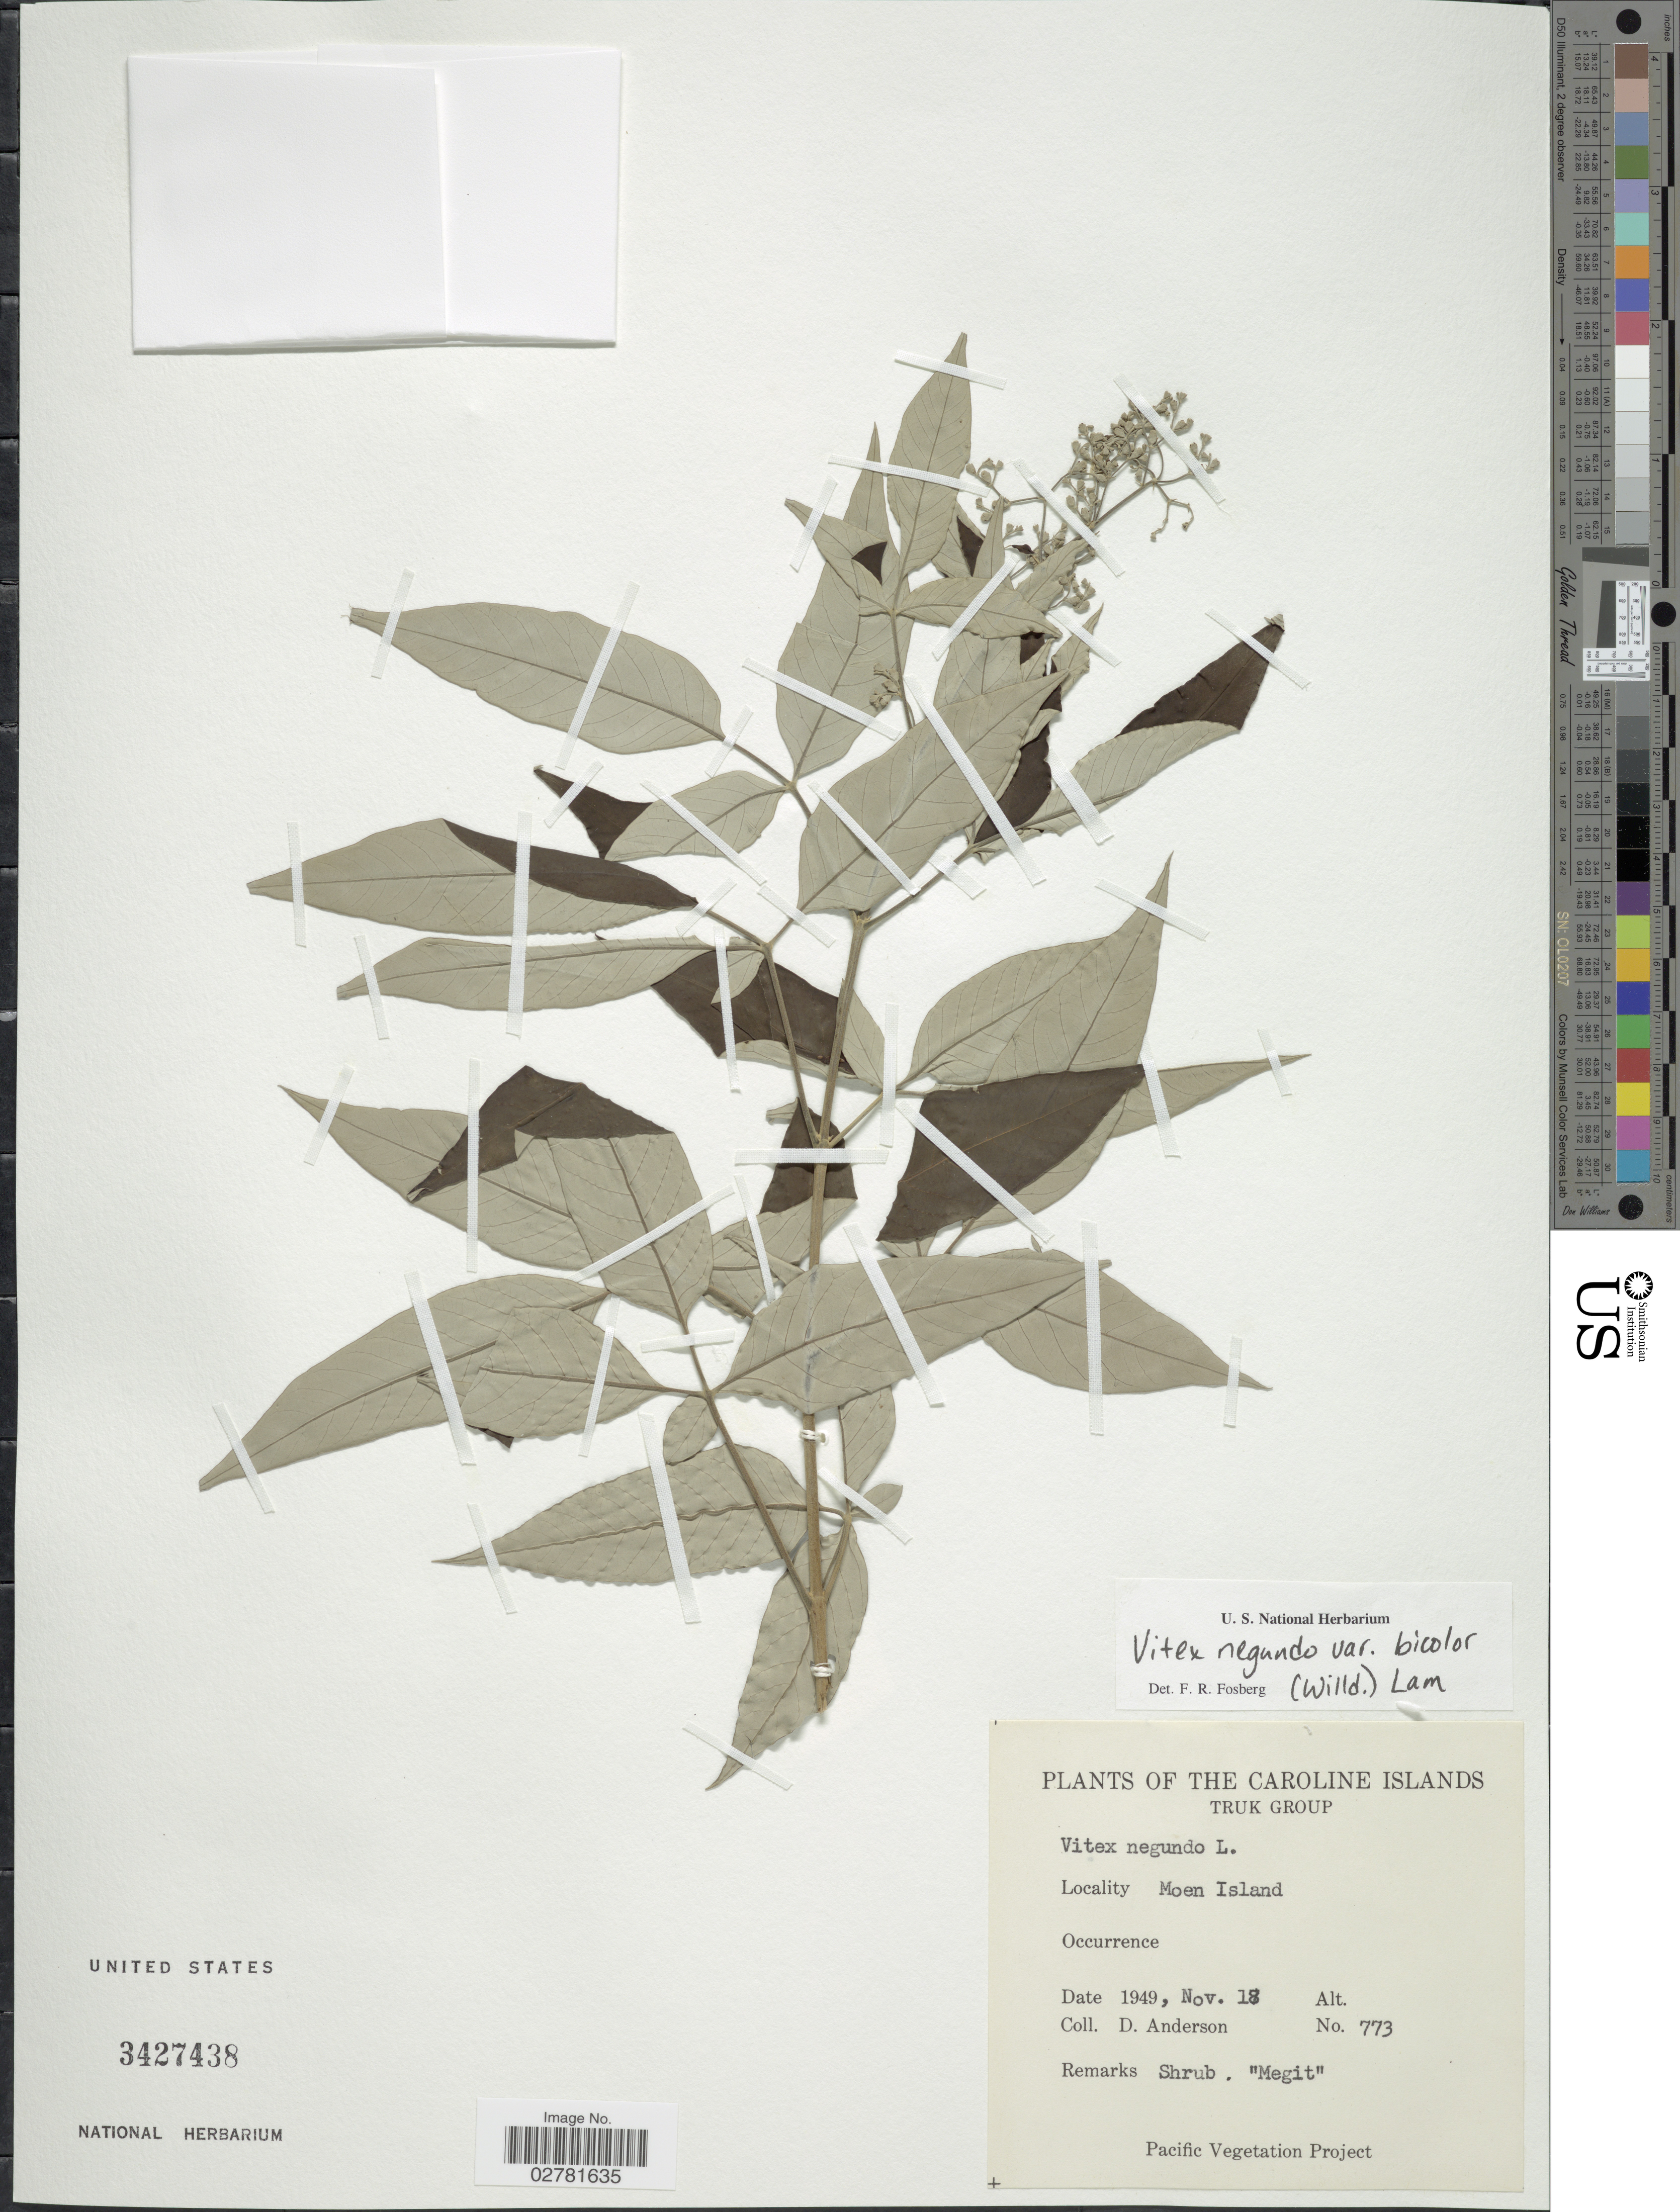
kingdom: Plantae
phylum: Tracheophyta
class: Magnoliopsida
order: Lamiales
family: Lamiaceae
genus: Vitex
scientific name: Vitex negundo var. bicolor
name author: (Willd.) H.J. Lam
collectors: D. Anderson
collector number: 773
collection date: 1949-11-18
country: Micronesia, Federated States of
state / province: Truk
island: Moen [Wono]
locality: Caroline Islands. Truk Group. Moen Island.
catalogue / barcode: US 3427438